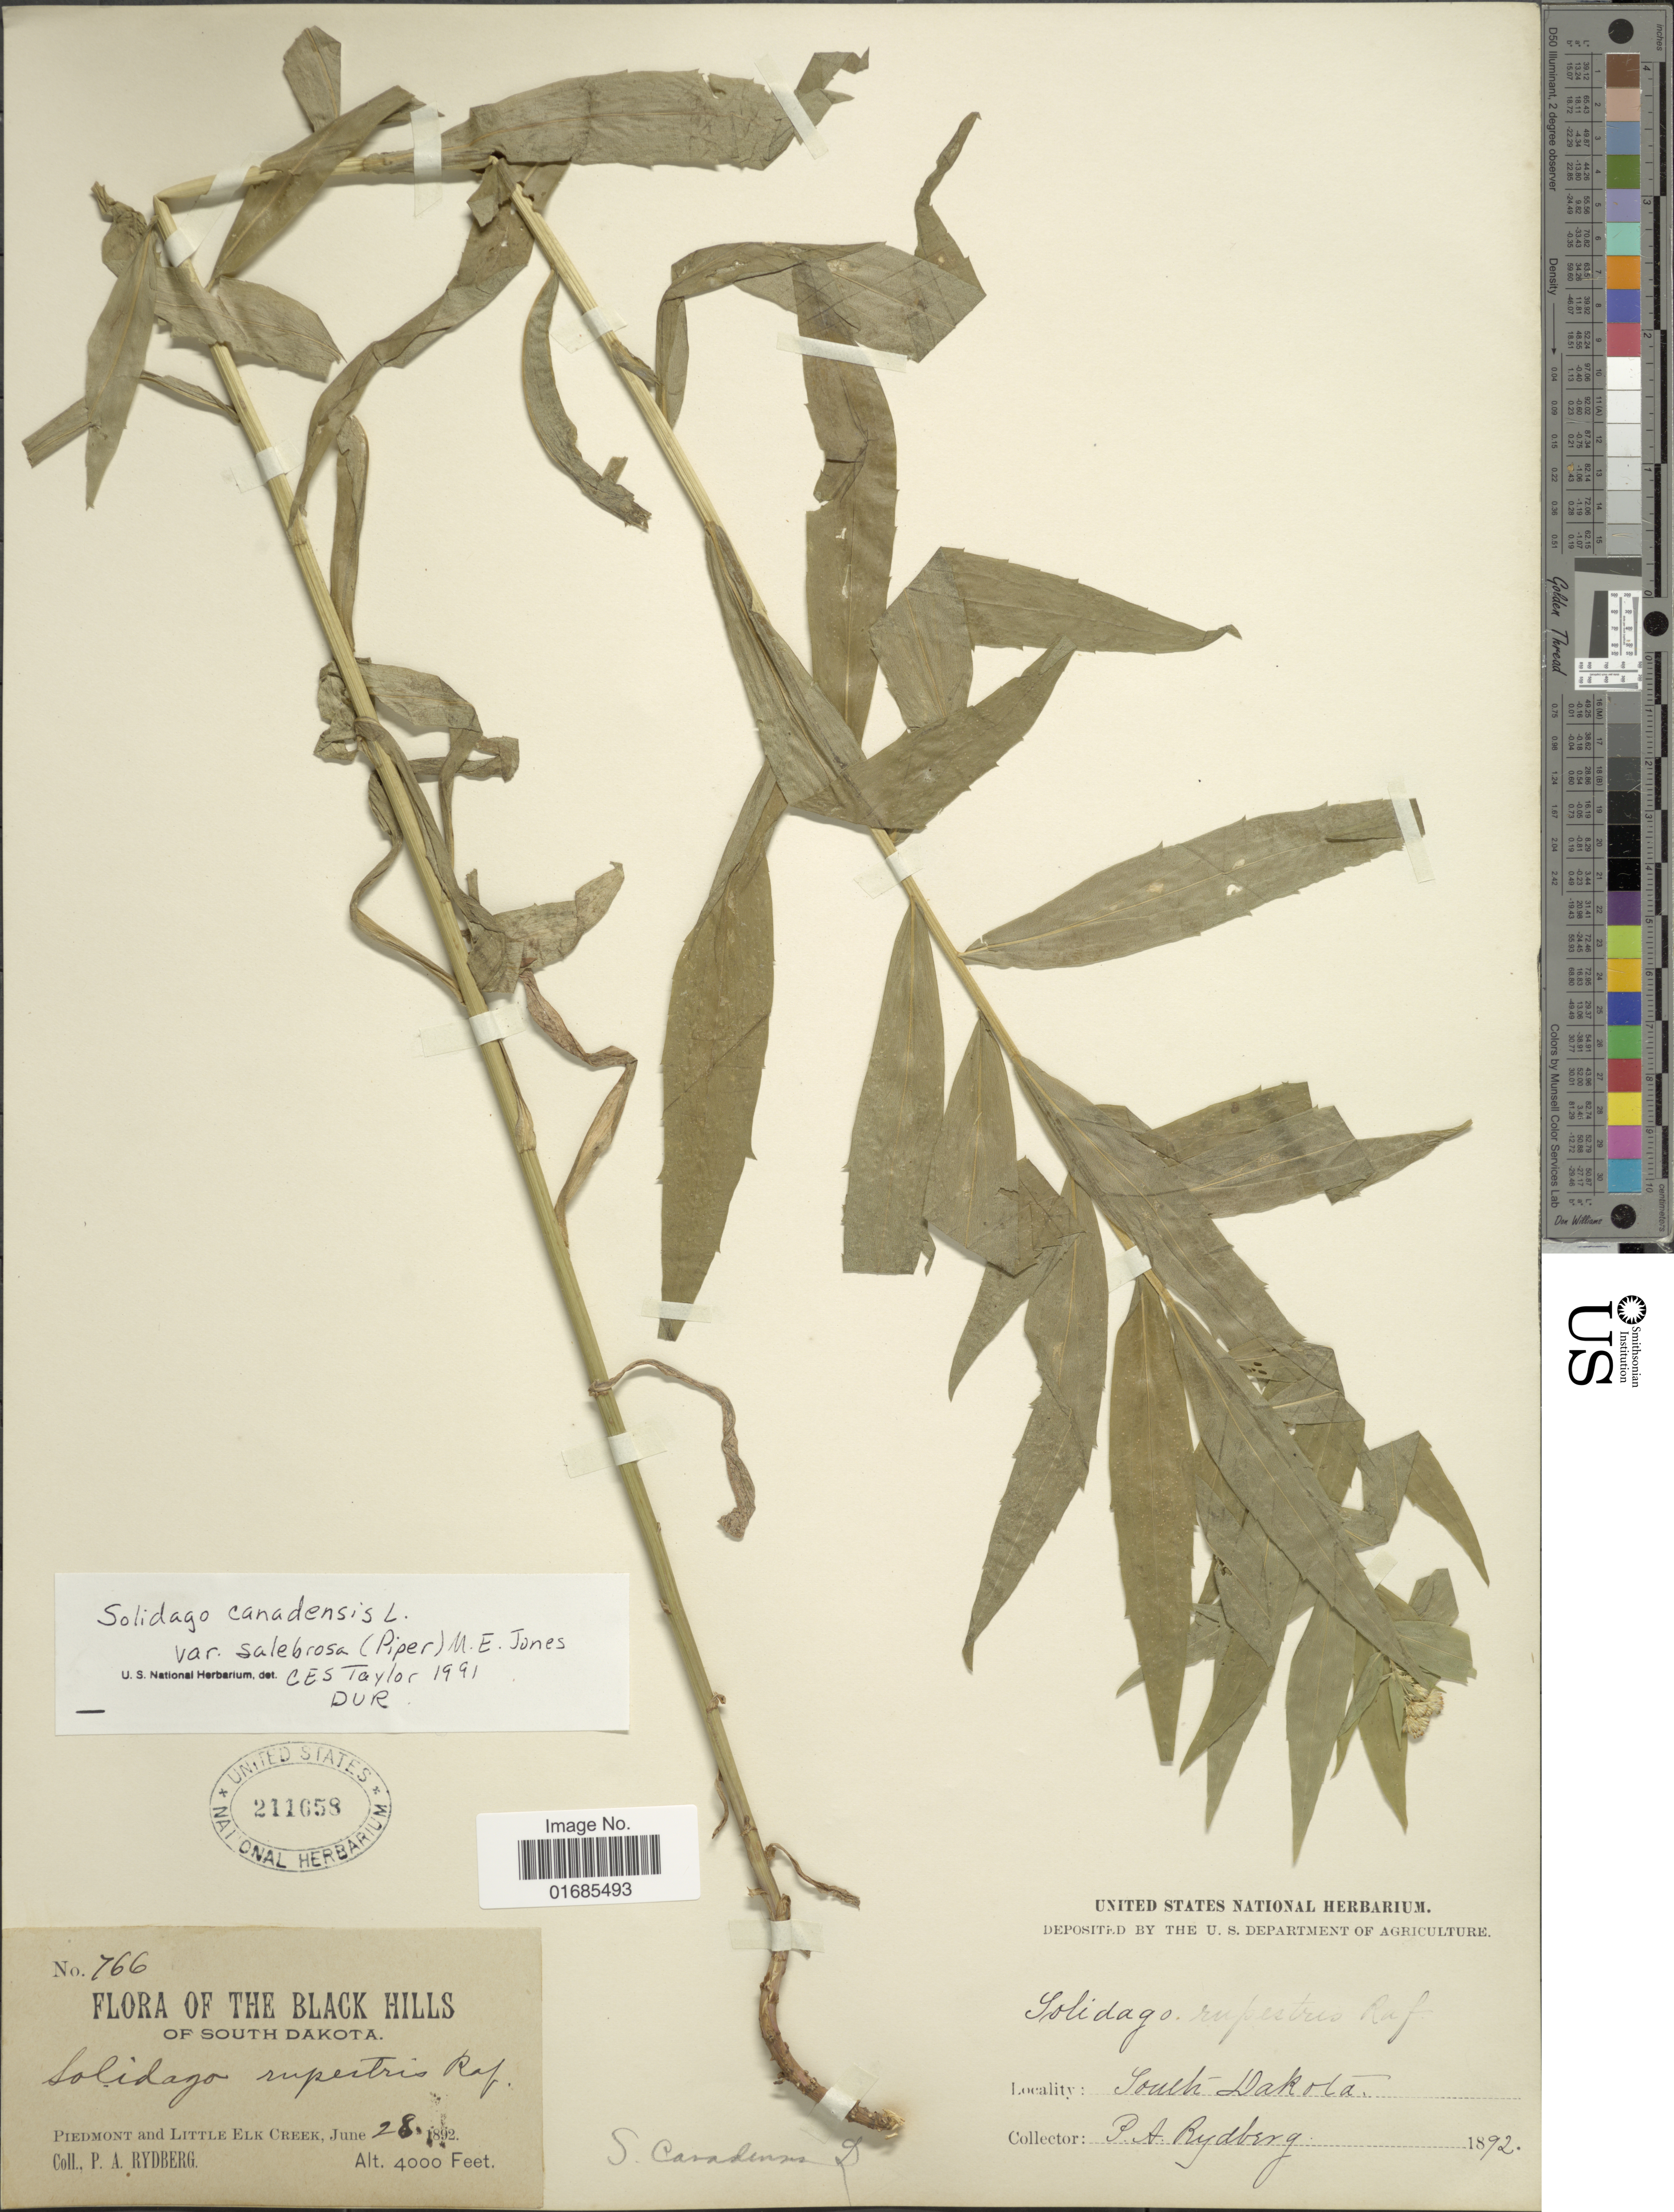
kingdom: Plantae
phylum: Tracheophyta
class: Magnoliopsida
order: Asterales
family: Asteraceae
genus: Solidago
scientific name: Solidago canadensis var. salebrosa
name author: (Piper) M.E. Jones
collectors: P. A. Rydberg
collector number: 766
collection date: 1892-06-28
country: United States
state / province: South Dakota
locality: Black Hills, Piedmont and Little Elk Creek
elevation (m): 1219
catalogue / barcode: US 211658